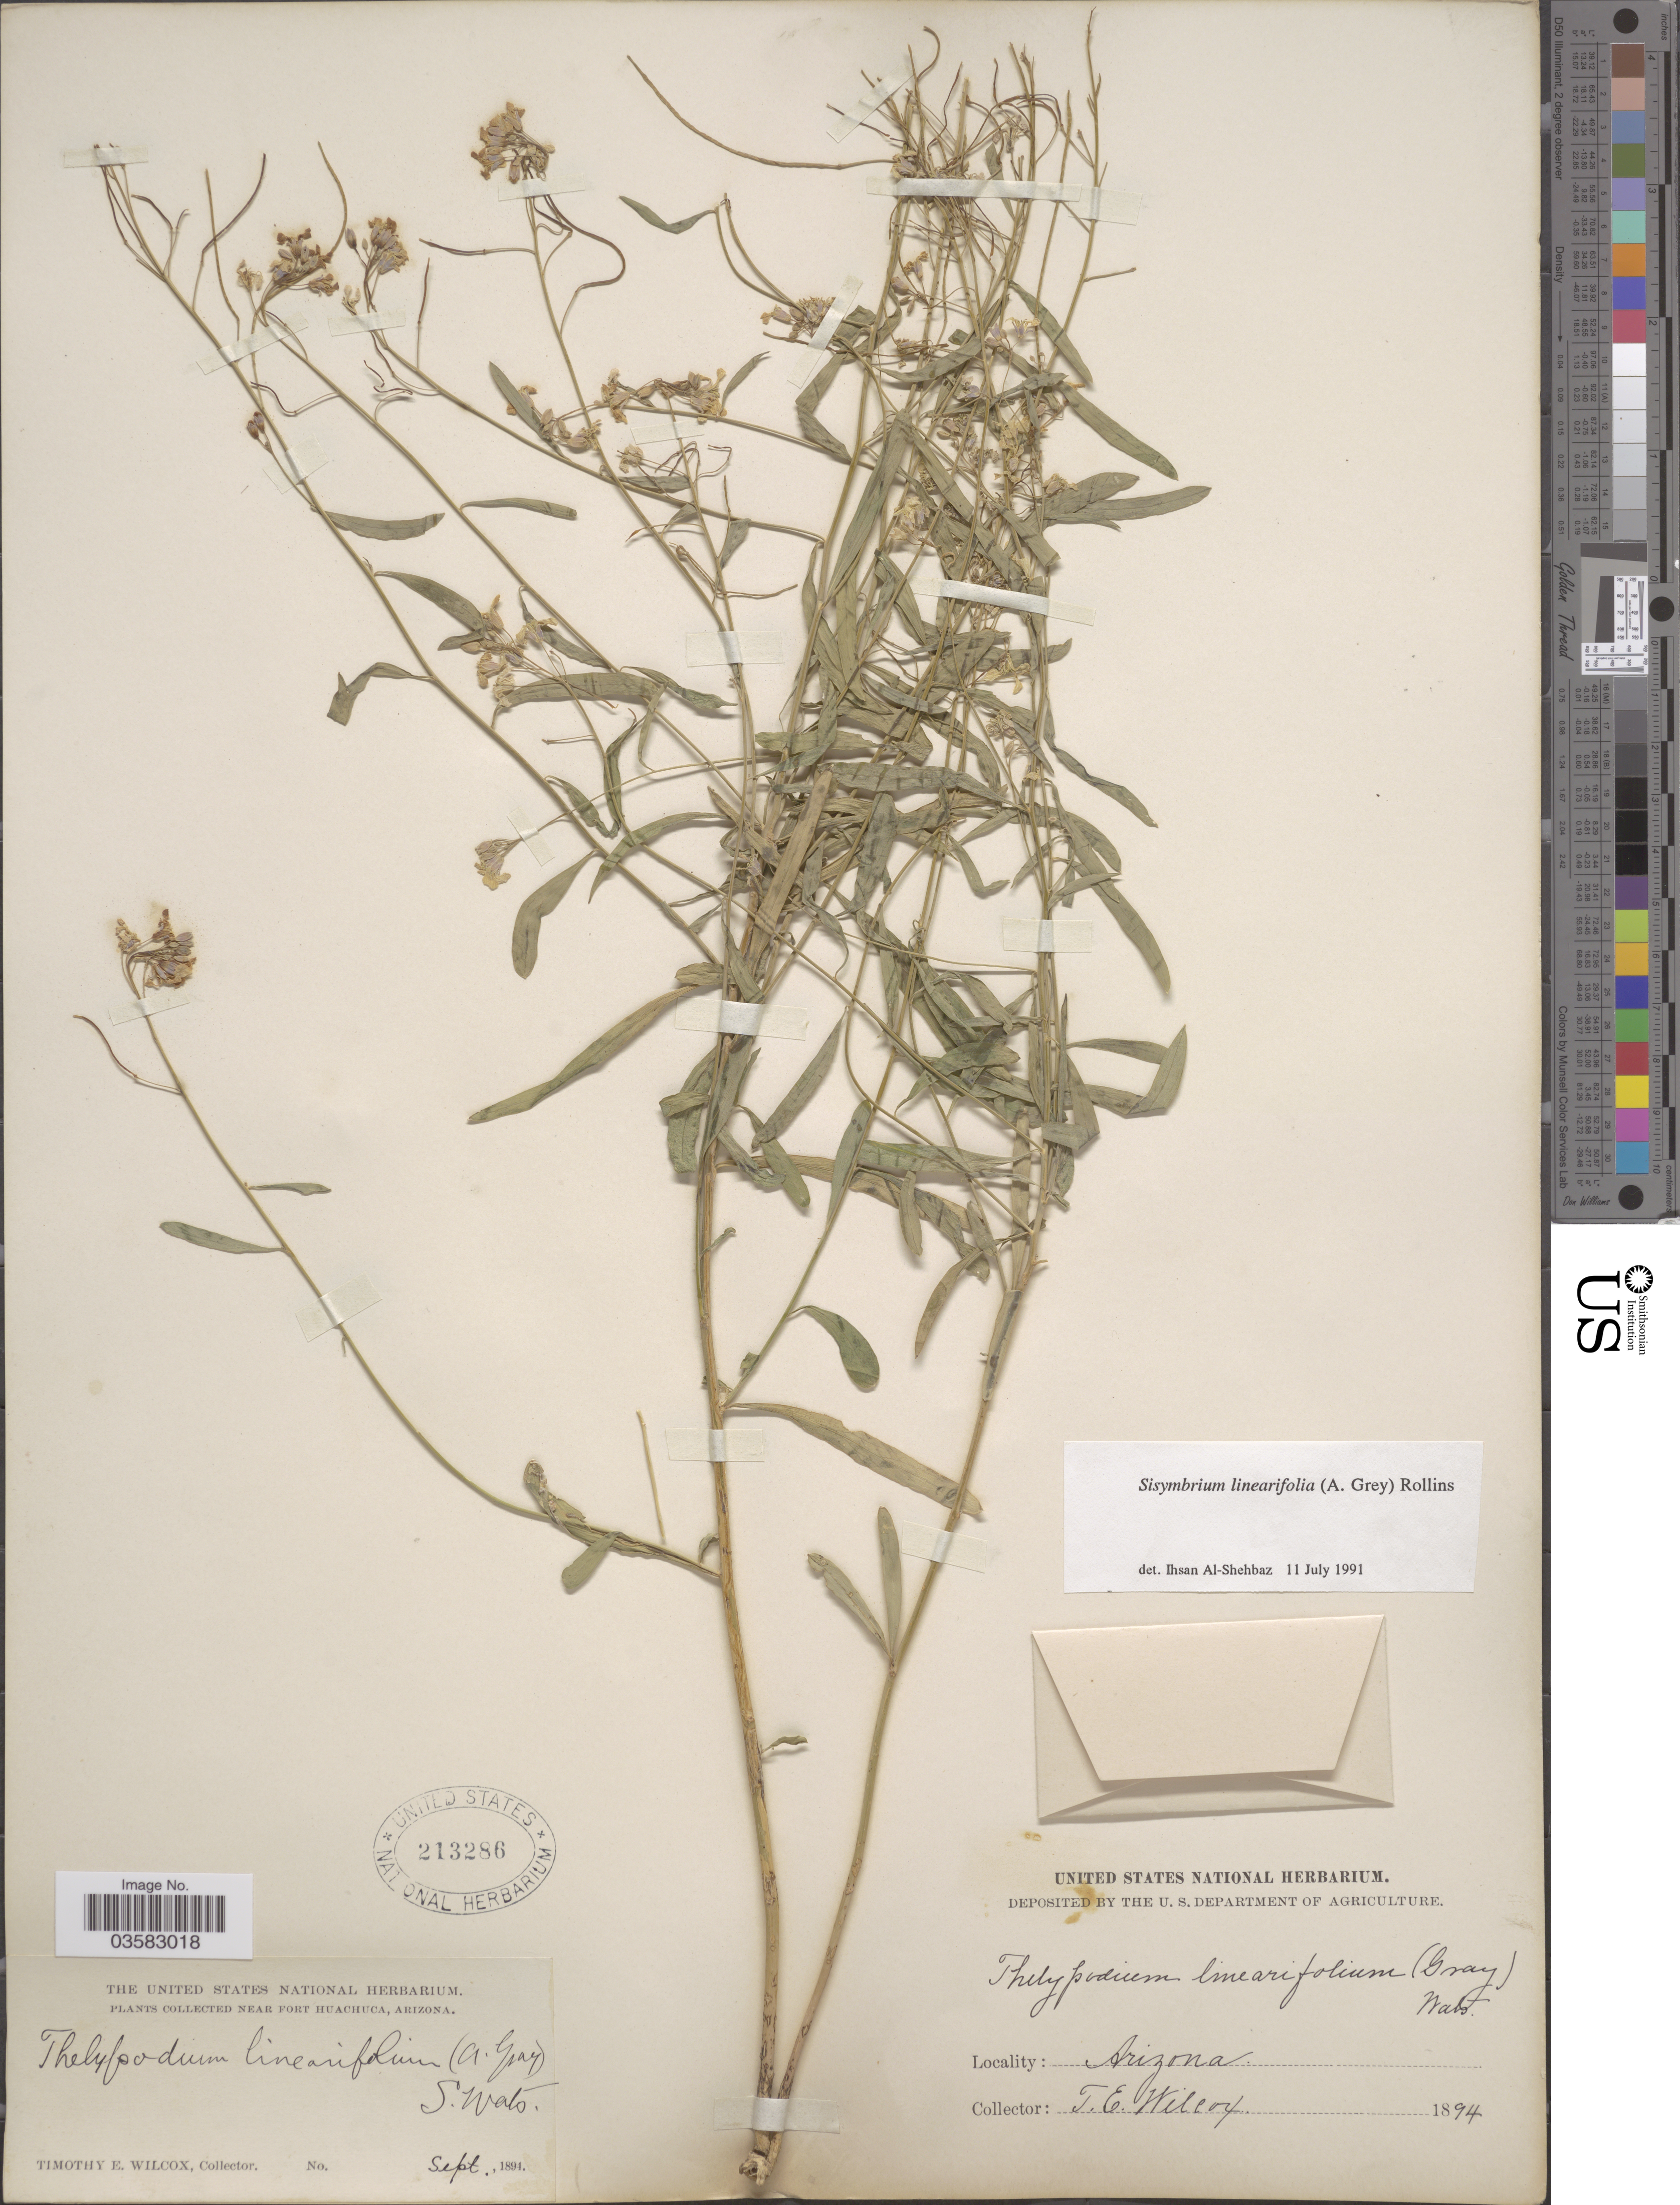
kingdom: Plantae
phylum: Tracheophyta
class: Magnoliopsida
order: Brassicales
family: Brassicaceae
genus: Sisymbrium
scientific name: Sisymbrium linearifolium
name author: (A. Gray) Payson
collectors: T. E. Wilcox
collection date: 1894-09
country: United States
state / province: Arizona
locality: Near Fort Huachuca.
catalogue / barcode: US 213286